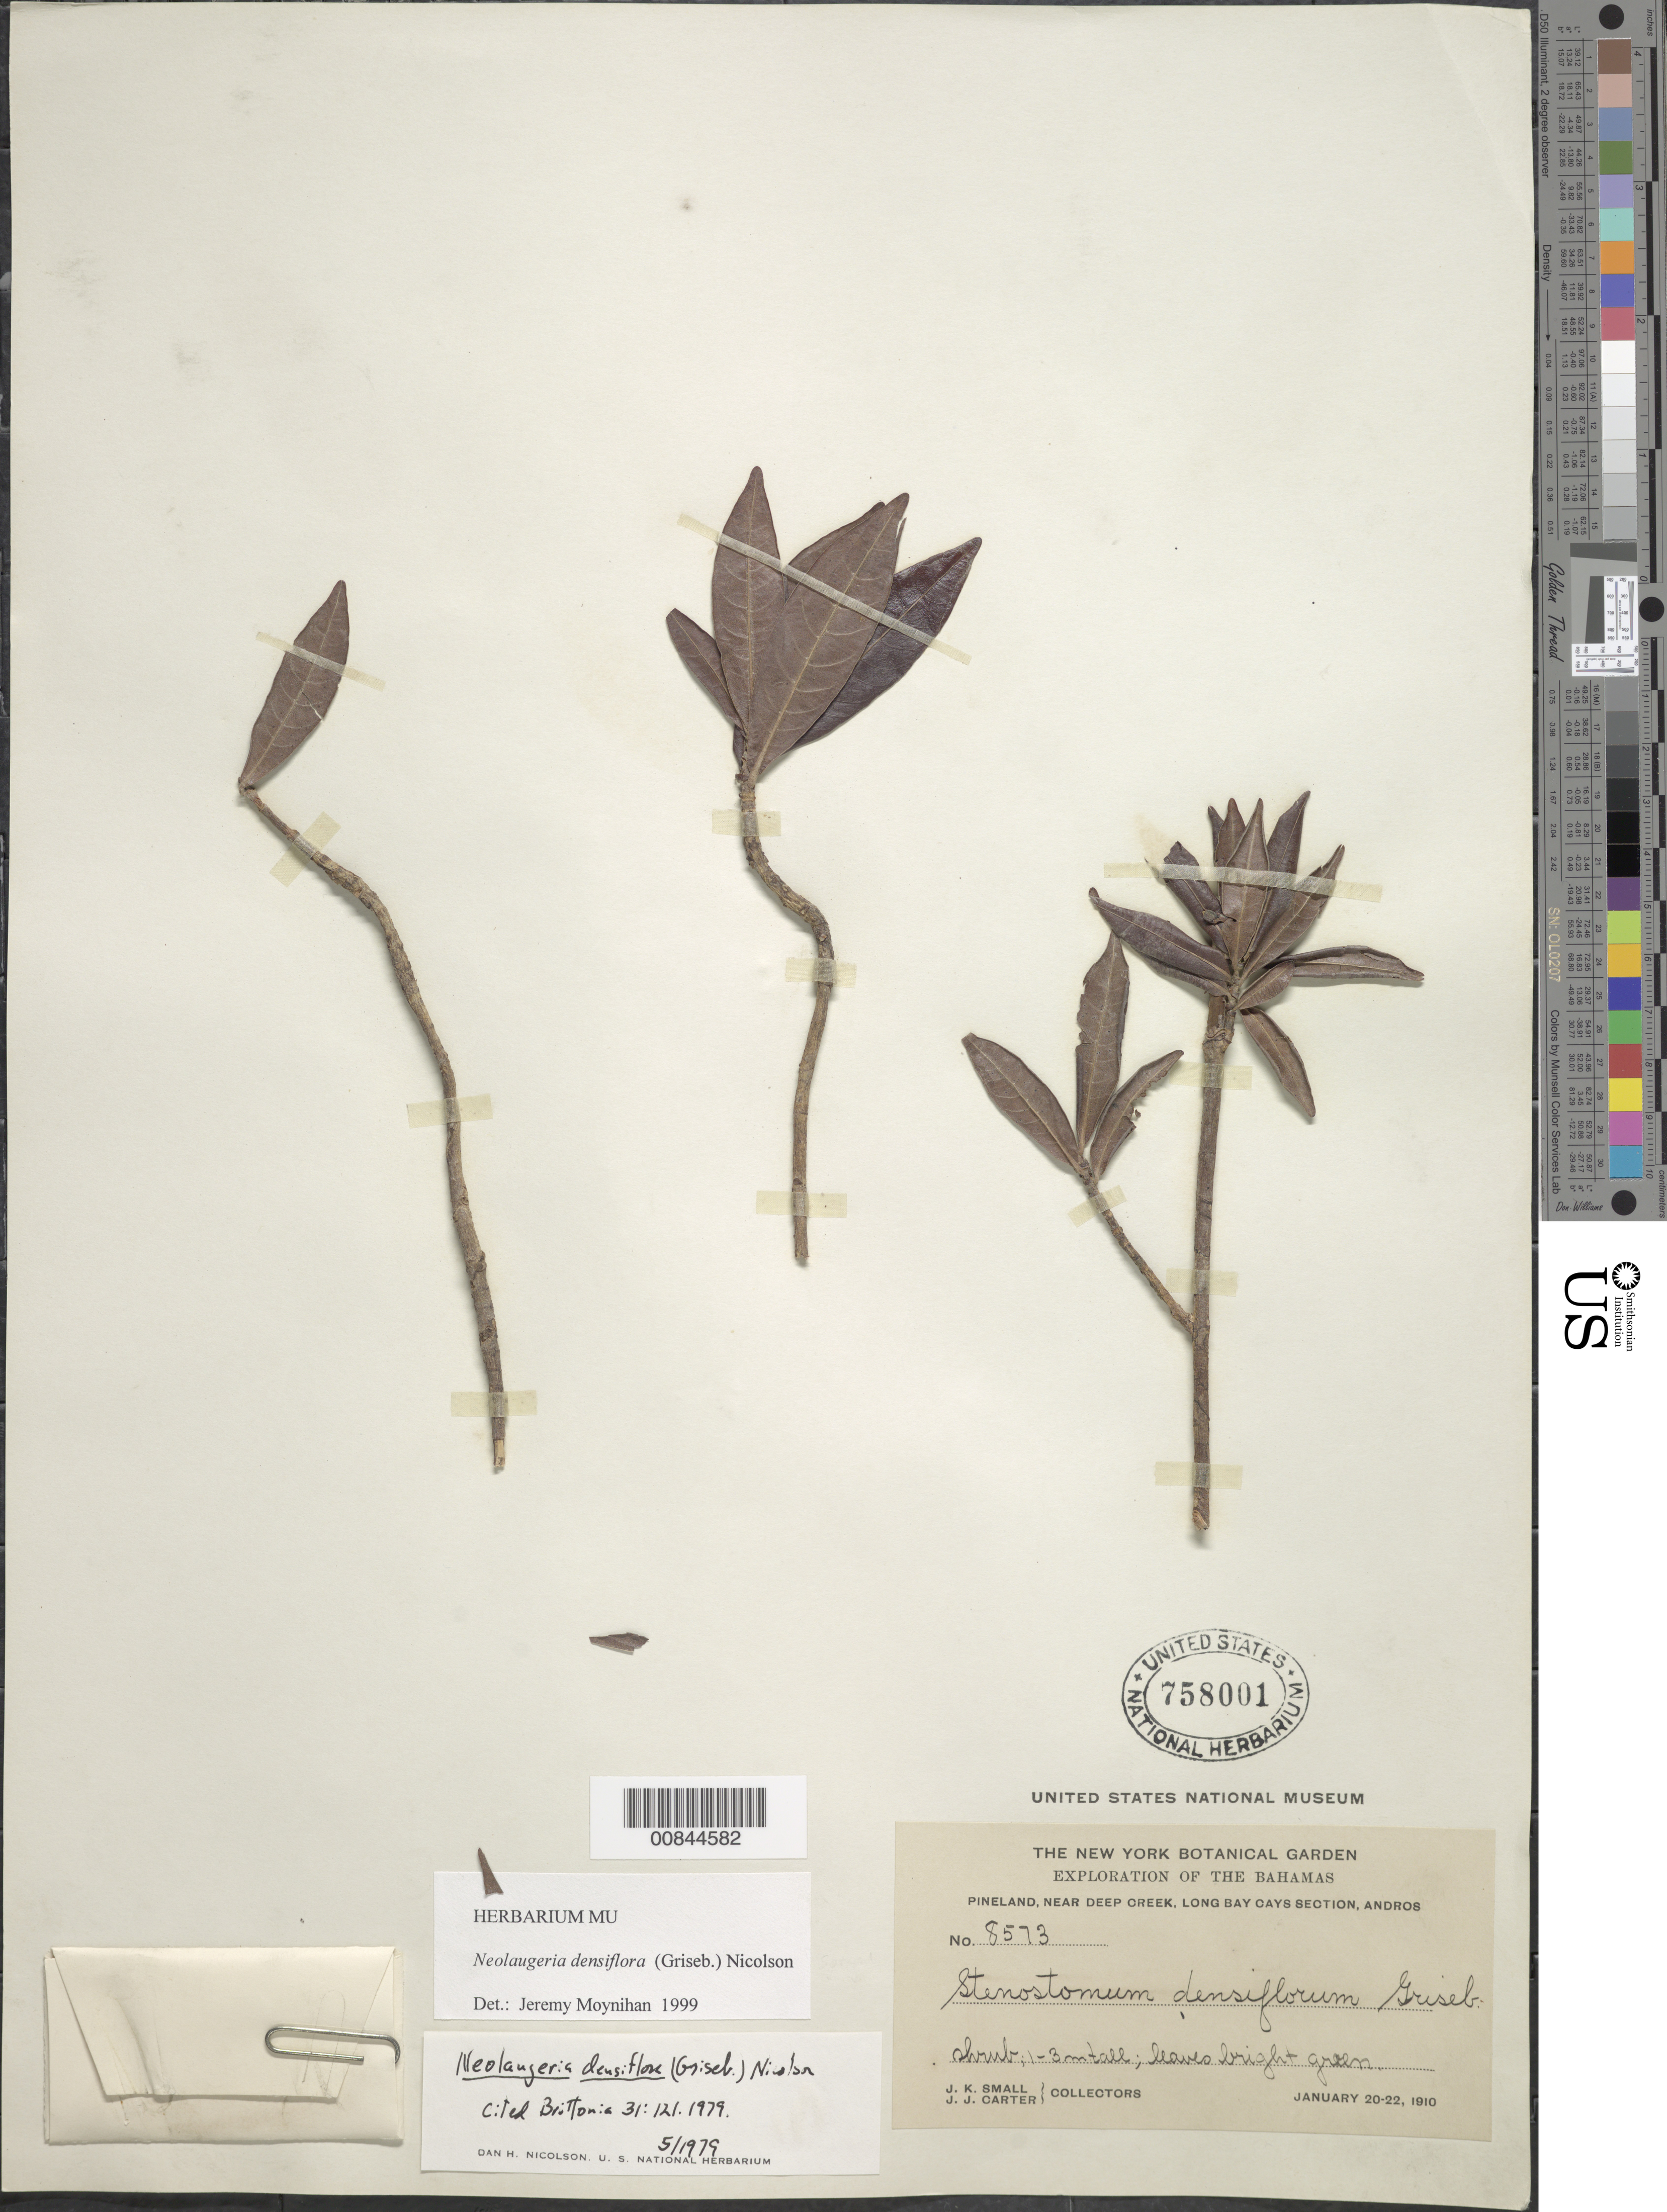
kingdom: Plantae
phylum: Tracheophyta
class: Magnoliopsida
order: Gentianales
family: Rubiaceae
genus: Stenostomum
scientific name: Stenostomum densiflorum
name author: C. Wright ex Griseb.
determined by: Nicolson, Dan H.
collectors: J. K. Small & J. J. Carter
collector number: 8573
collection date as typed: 20 Jan 1910 to 22 Jan 1910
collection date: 1910-01-20/1910-01-22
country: Bahamas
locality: Near Deep Creek, Long Bay Cays Section. Andros Is.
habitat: Pineland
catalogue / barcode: US 758001